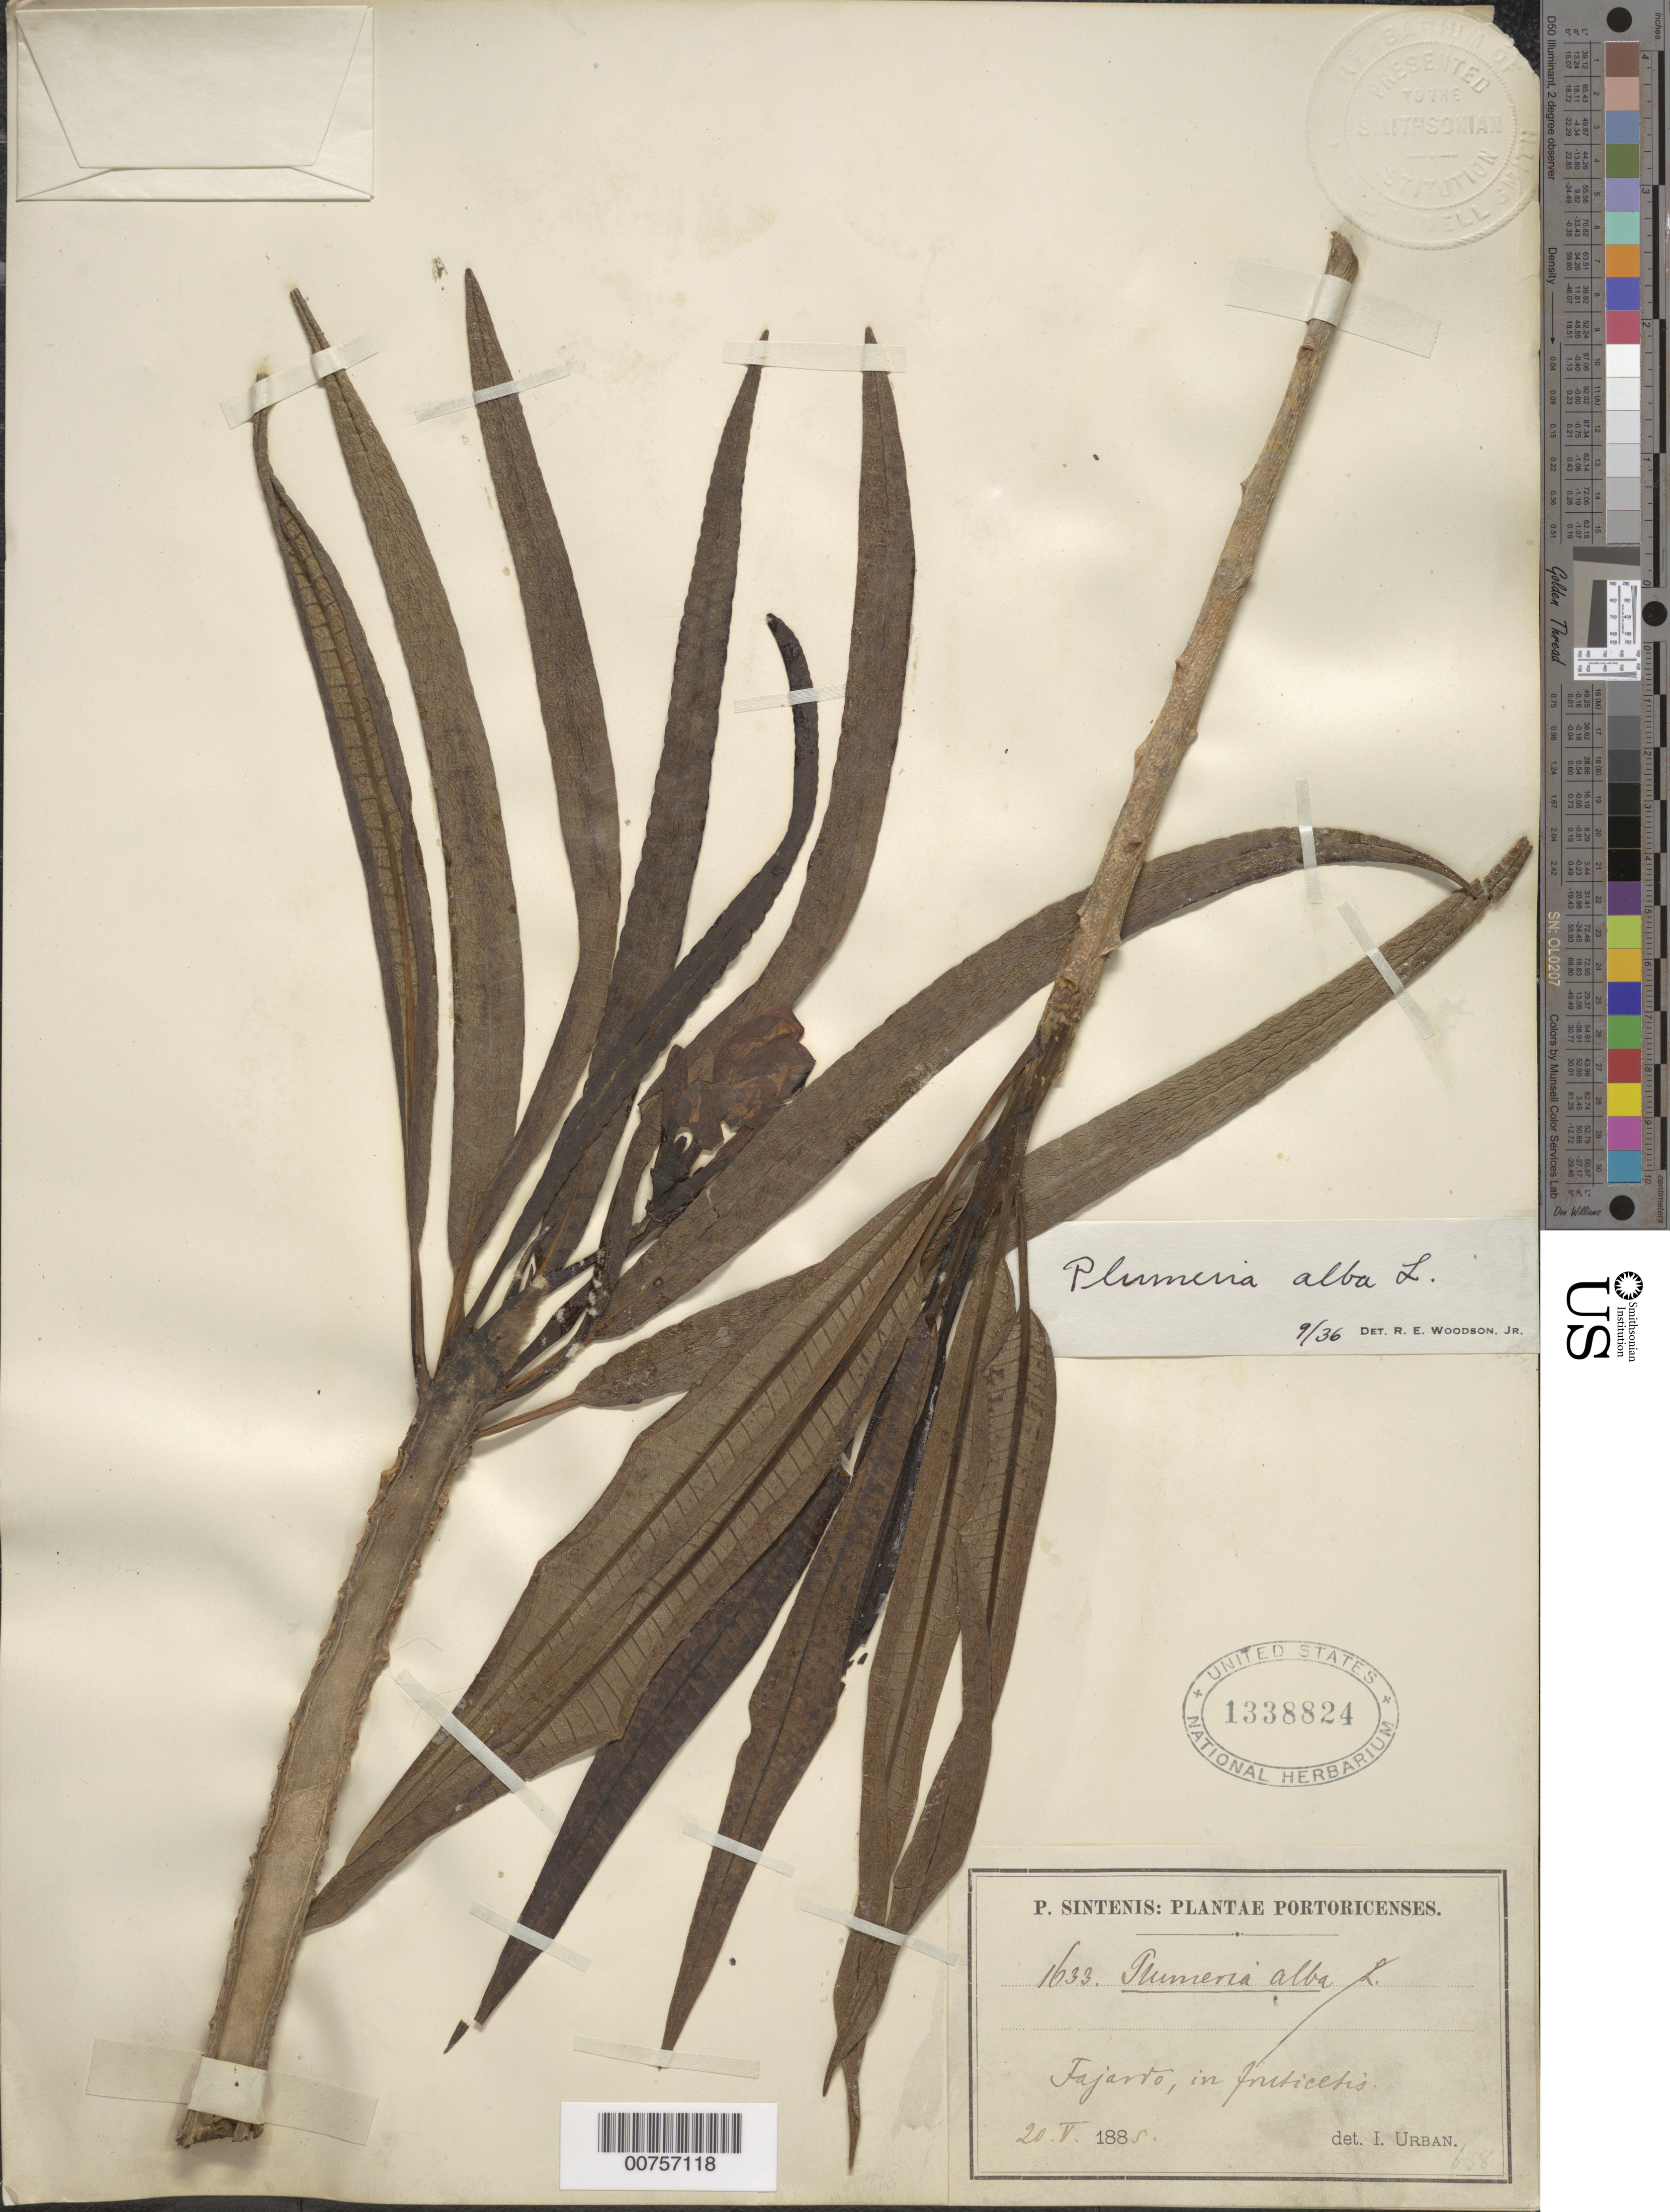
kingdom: Plantae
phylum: Tracheophyta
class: Magnoliopsida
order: Gentianales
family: Apocynaceae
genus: Plumeria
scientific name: Plumeria alba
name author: L.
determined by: Woodson, R. E., Jr.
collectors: P. Sintenis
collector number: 1633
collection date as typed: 20 May 1885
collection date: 1885-05-20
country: Puerto Rico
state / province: Fajardo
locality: Fajardo, in fruticetis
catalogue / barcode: US 1338824